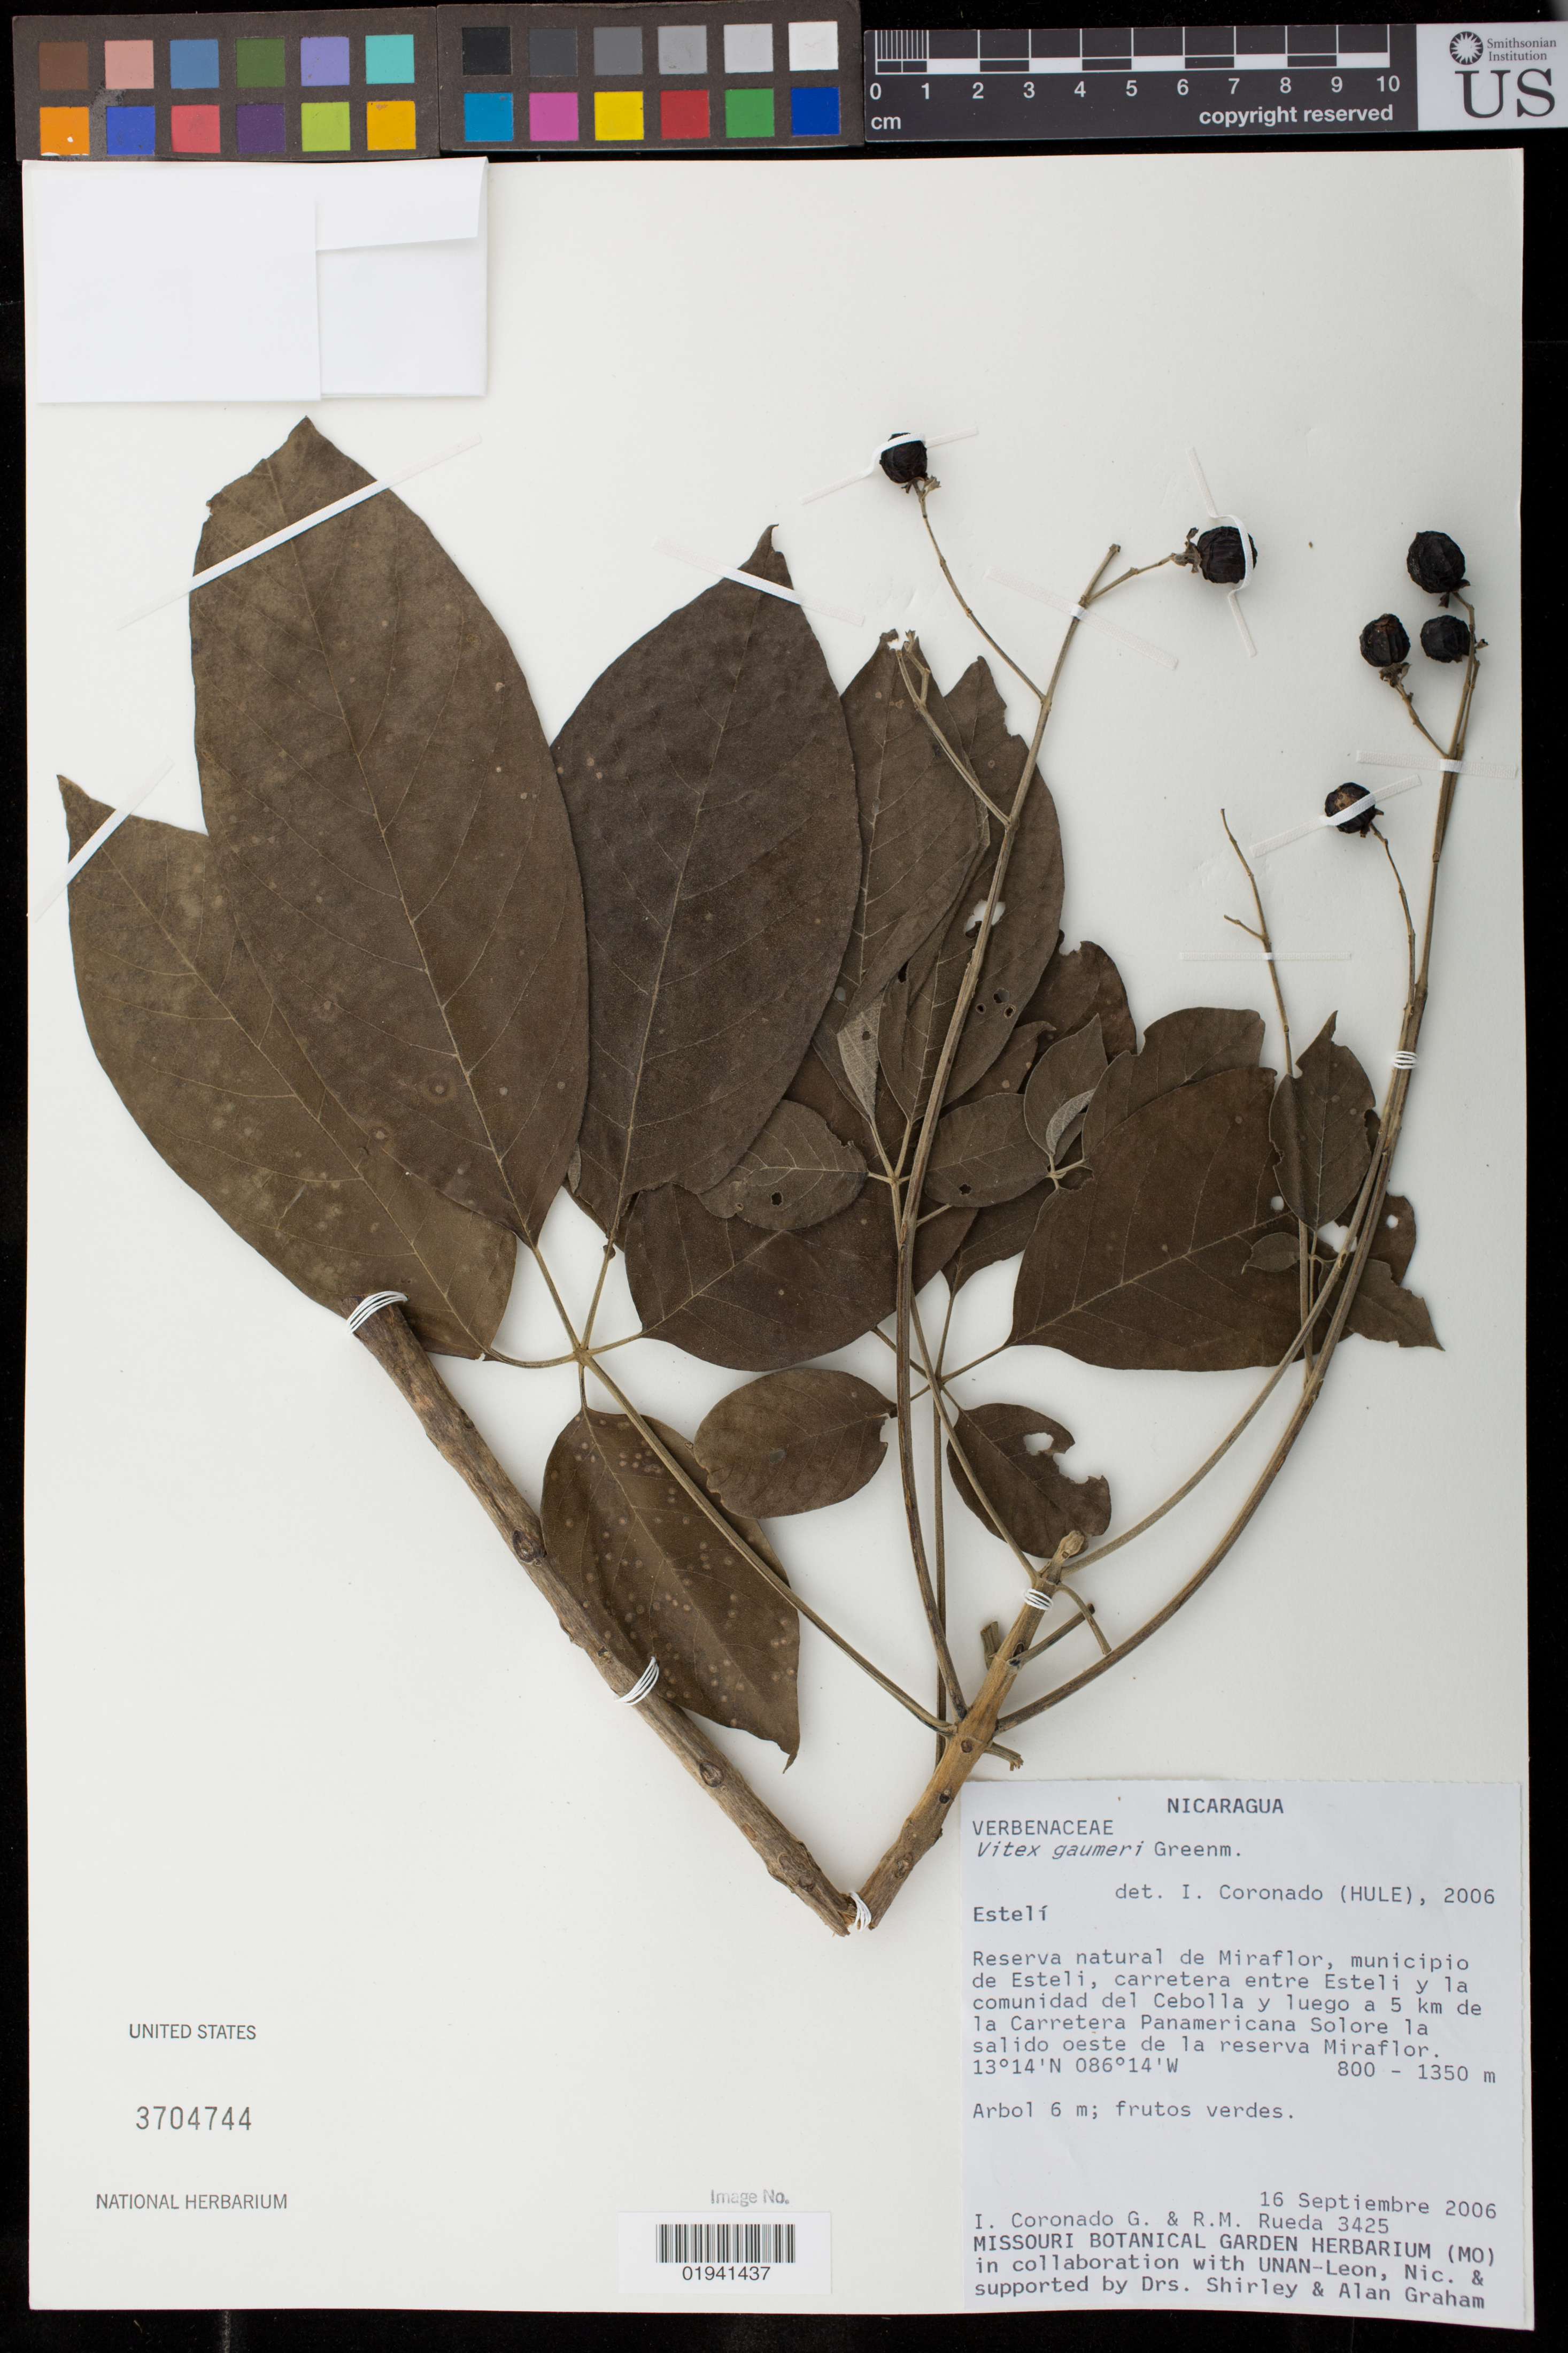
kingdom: Plantae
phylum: Tracheophyta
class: Magnoliopsida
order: Lamiales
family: Lamiaceae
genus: Vitex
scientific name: Vitex gaumeri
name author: Greenm.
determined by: Coronado G., I.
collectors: I. Coronado & R. Rueda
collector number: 3425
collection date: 2006-09-16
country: Nicaragua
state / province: Estelí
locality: Reserva natural de Miraflor, municipio de Esteli, carretera entre Esteli y la comunidad del Cebolla y luego a 5 km de la Carretera Panamericana Solore la salido oeste de la reserva Miraflor.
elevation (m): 800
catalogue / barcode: US 3704744